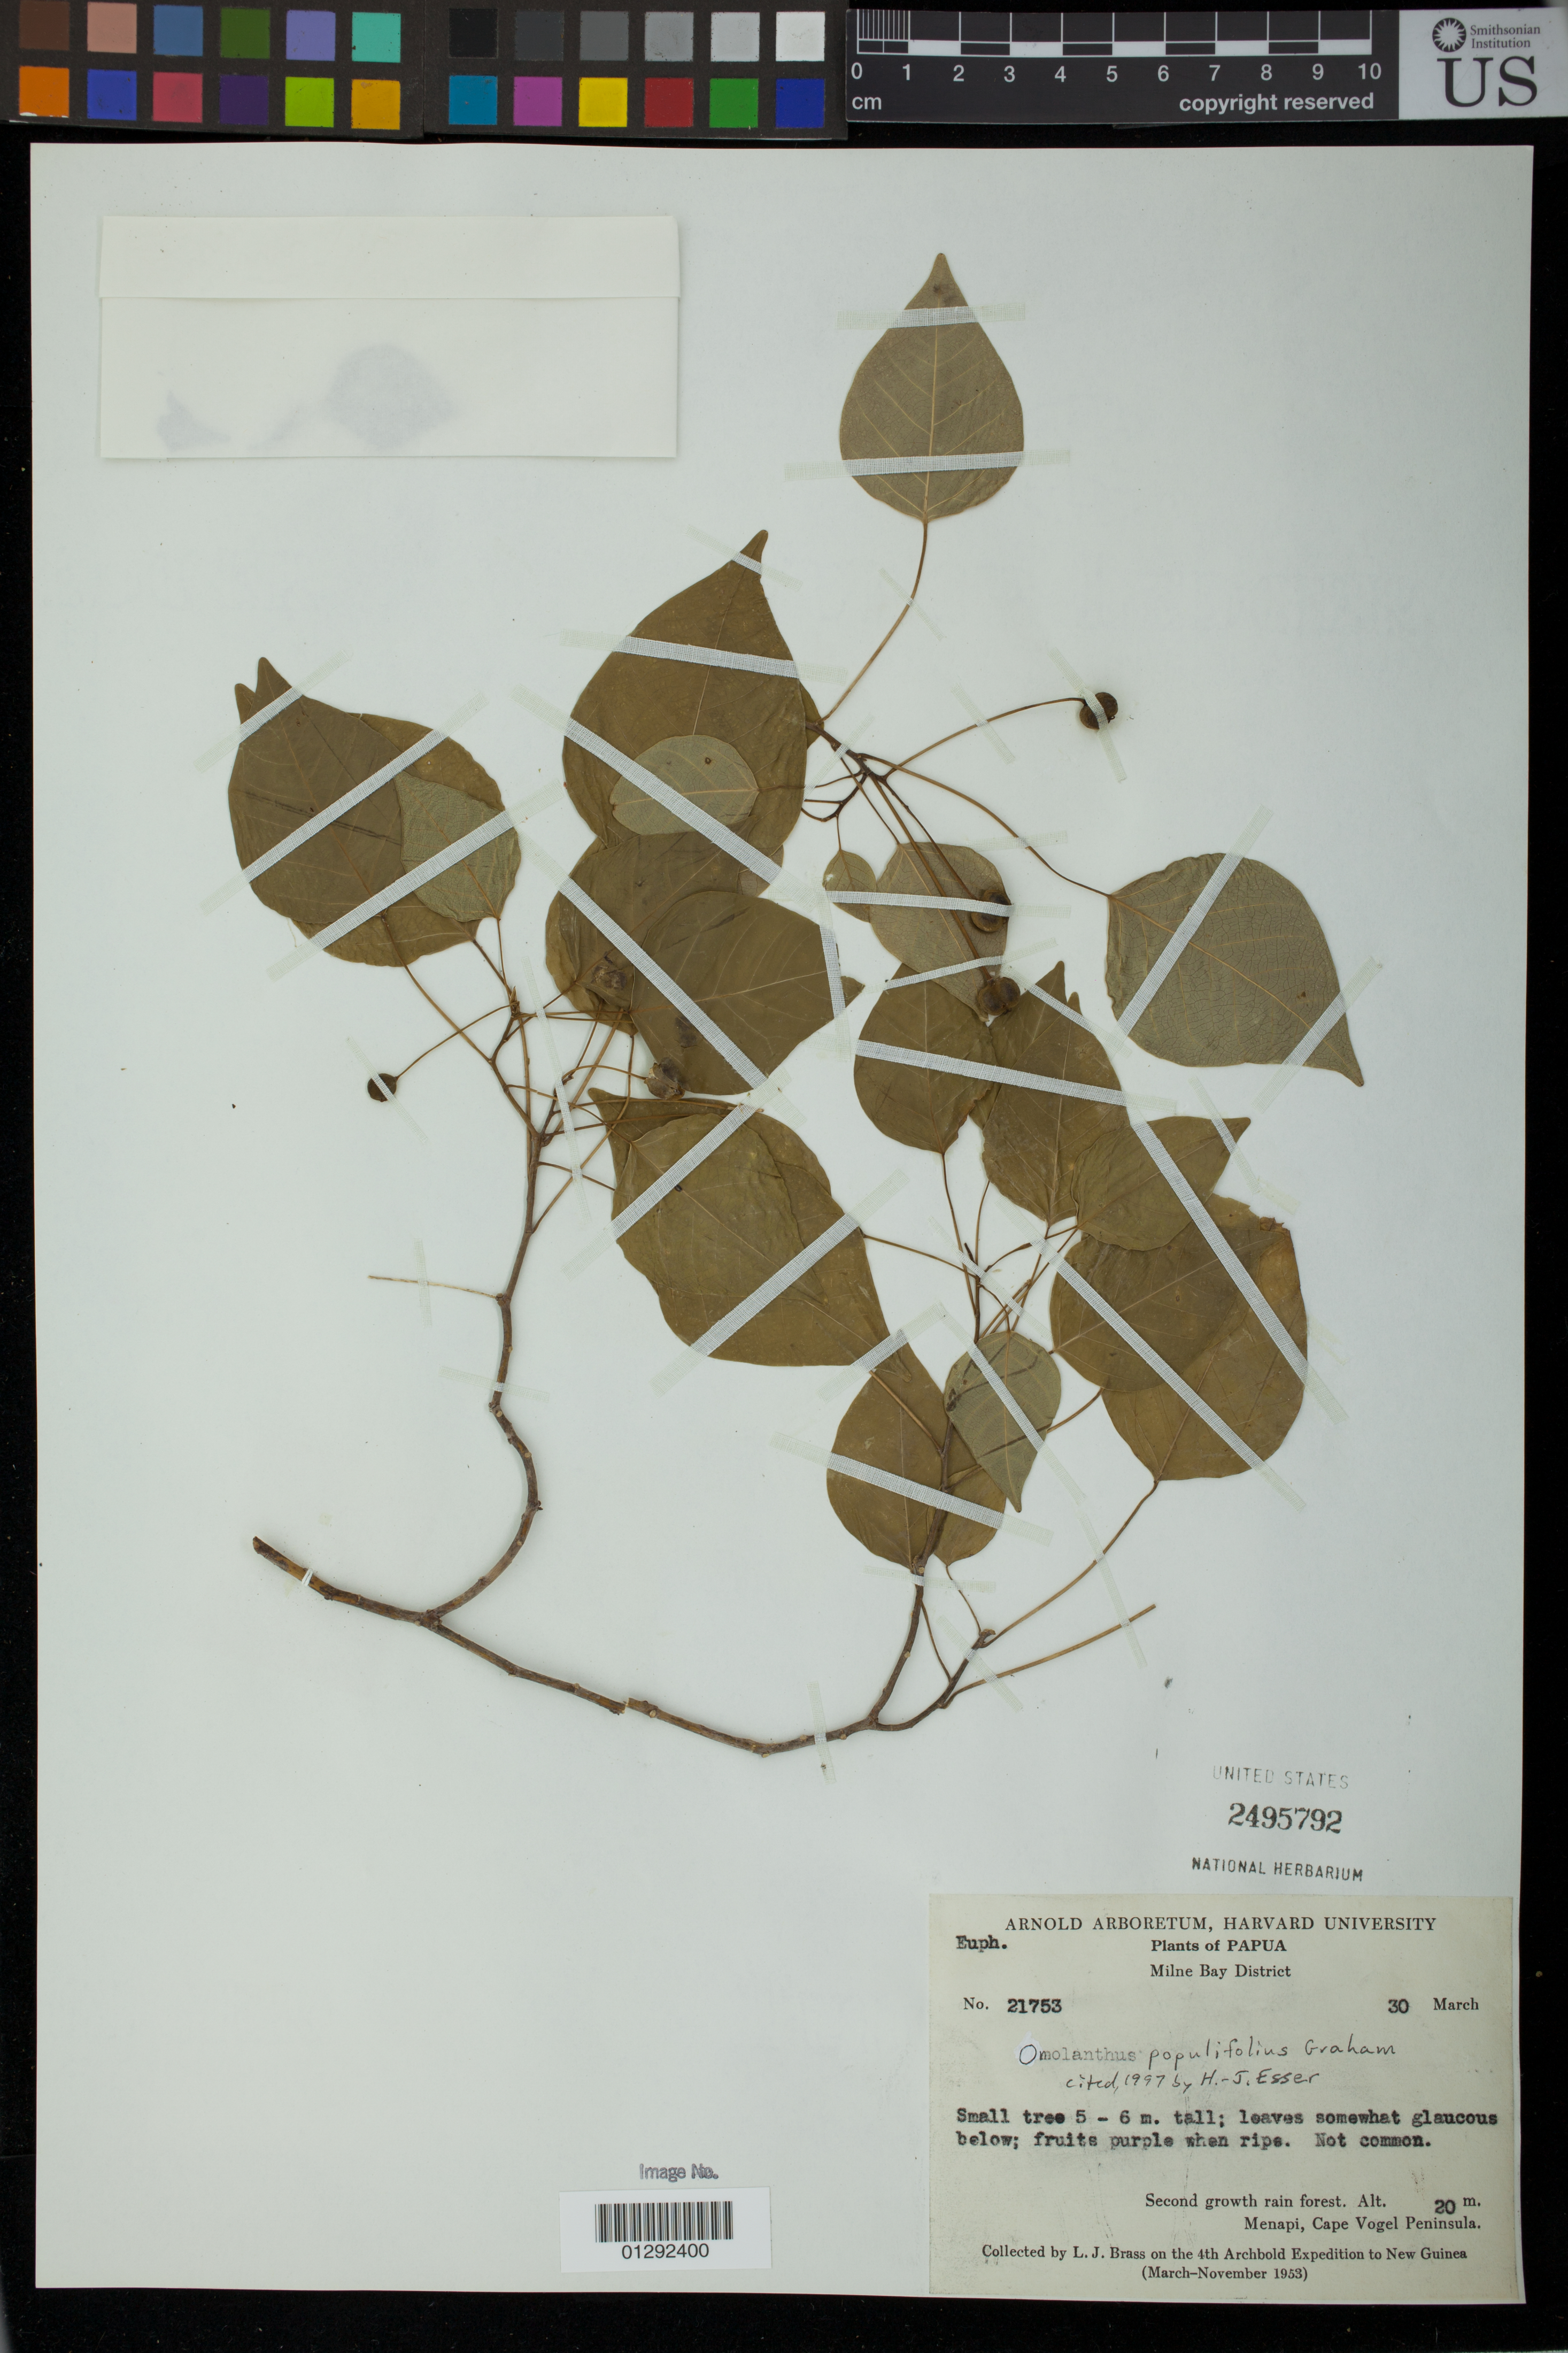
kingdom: Plantae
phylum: Tracheophyta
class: Magnoliopsida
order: Malpighiales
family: Euphorbiaceae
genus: Homalanthus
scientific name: Homalanthus populifolius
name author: Graham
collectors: L. J. Brass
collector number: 21753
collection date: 1953-03-30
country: Papua New Guinea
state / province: Milne Bay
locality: Milne Bay District. Menapi, Cape Vogel Peninsula.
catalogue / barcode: US 2495792